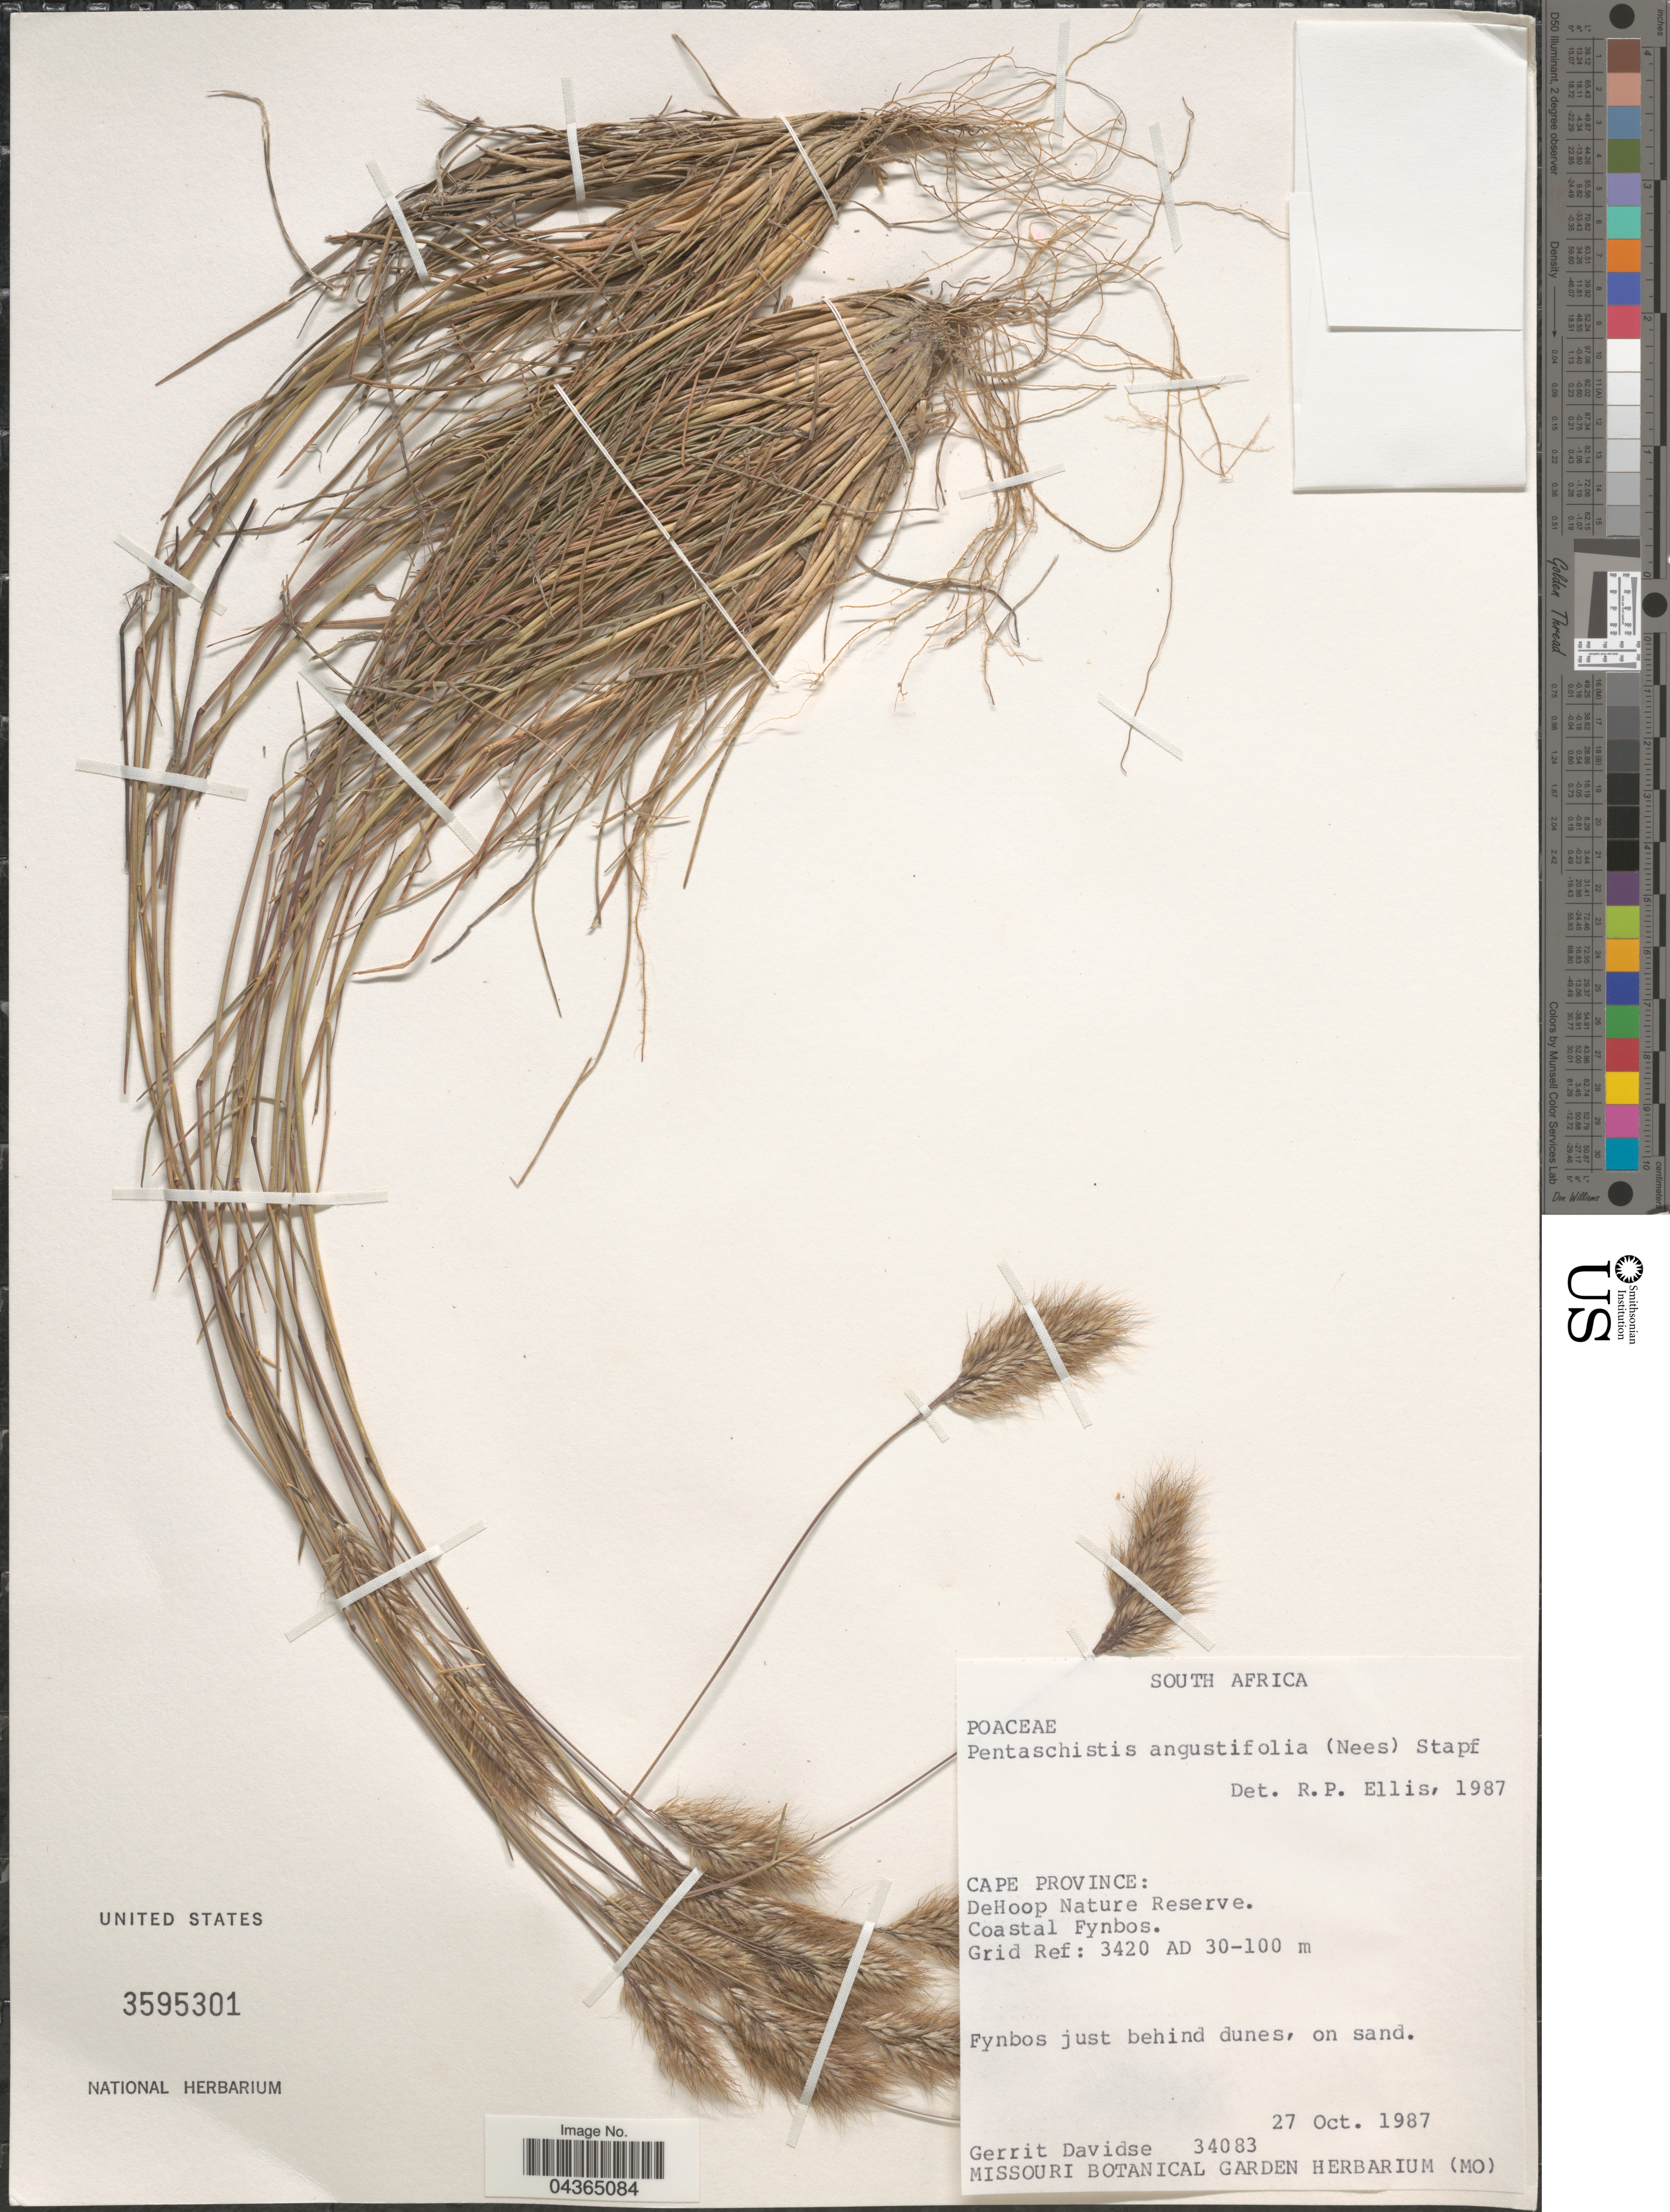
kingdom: Plantae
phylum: Tracheophyta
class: Liliopsida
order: Poales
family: Poaceae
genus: Pentameris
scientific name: Pentameris pallida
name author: (Thunb.) Galley & H.P. Linder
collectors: G. Davidse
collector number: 34083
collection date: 1987-10-27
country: South Africa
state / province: Western Cape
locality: DeHoop Nature Reserve. Coastal Fynbos. Grid Ref: 3420 AD.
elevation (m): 30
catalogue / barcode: US 3595301